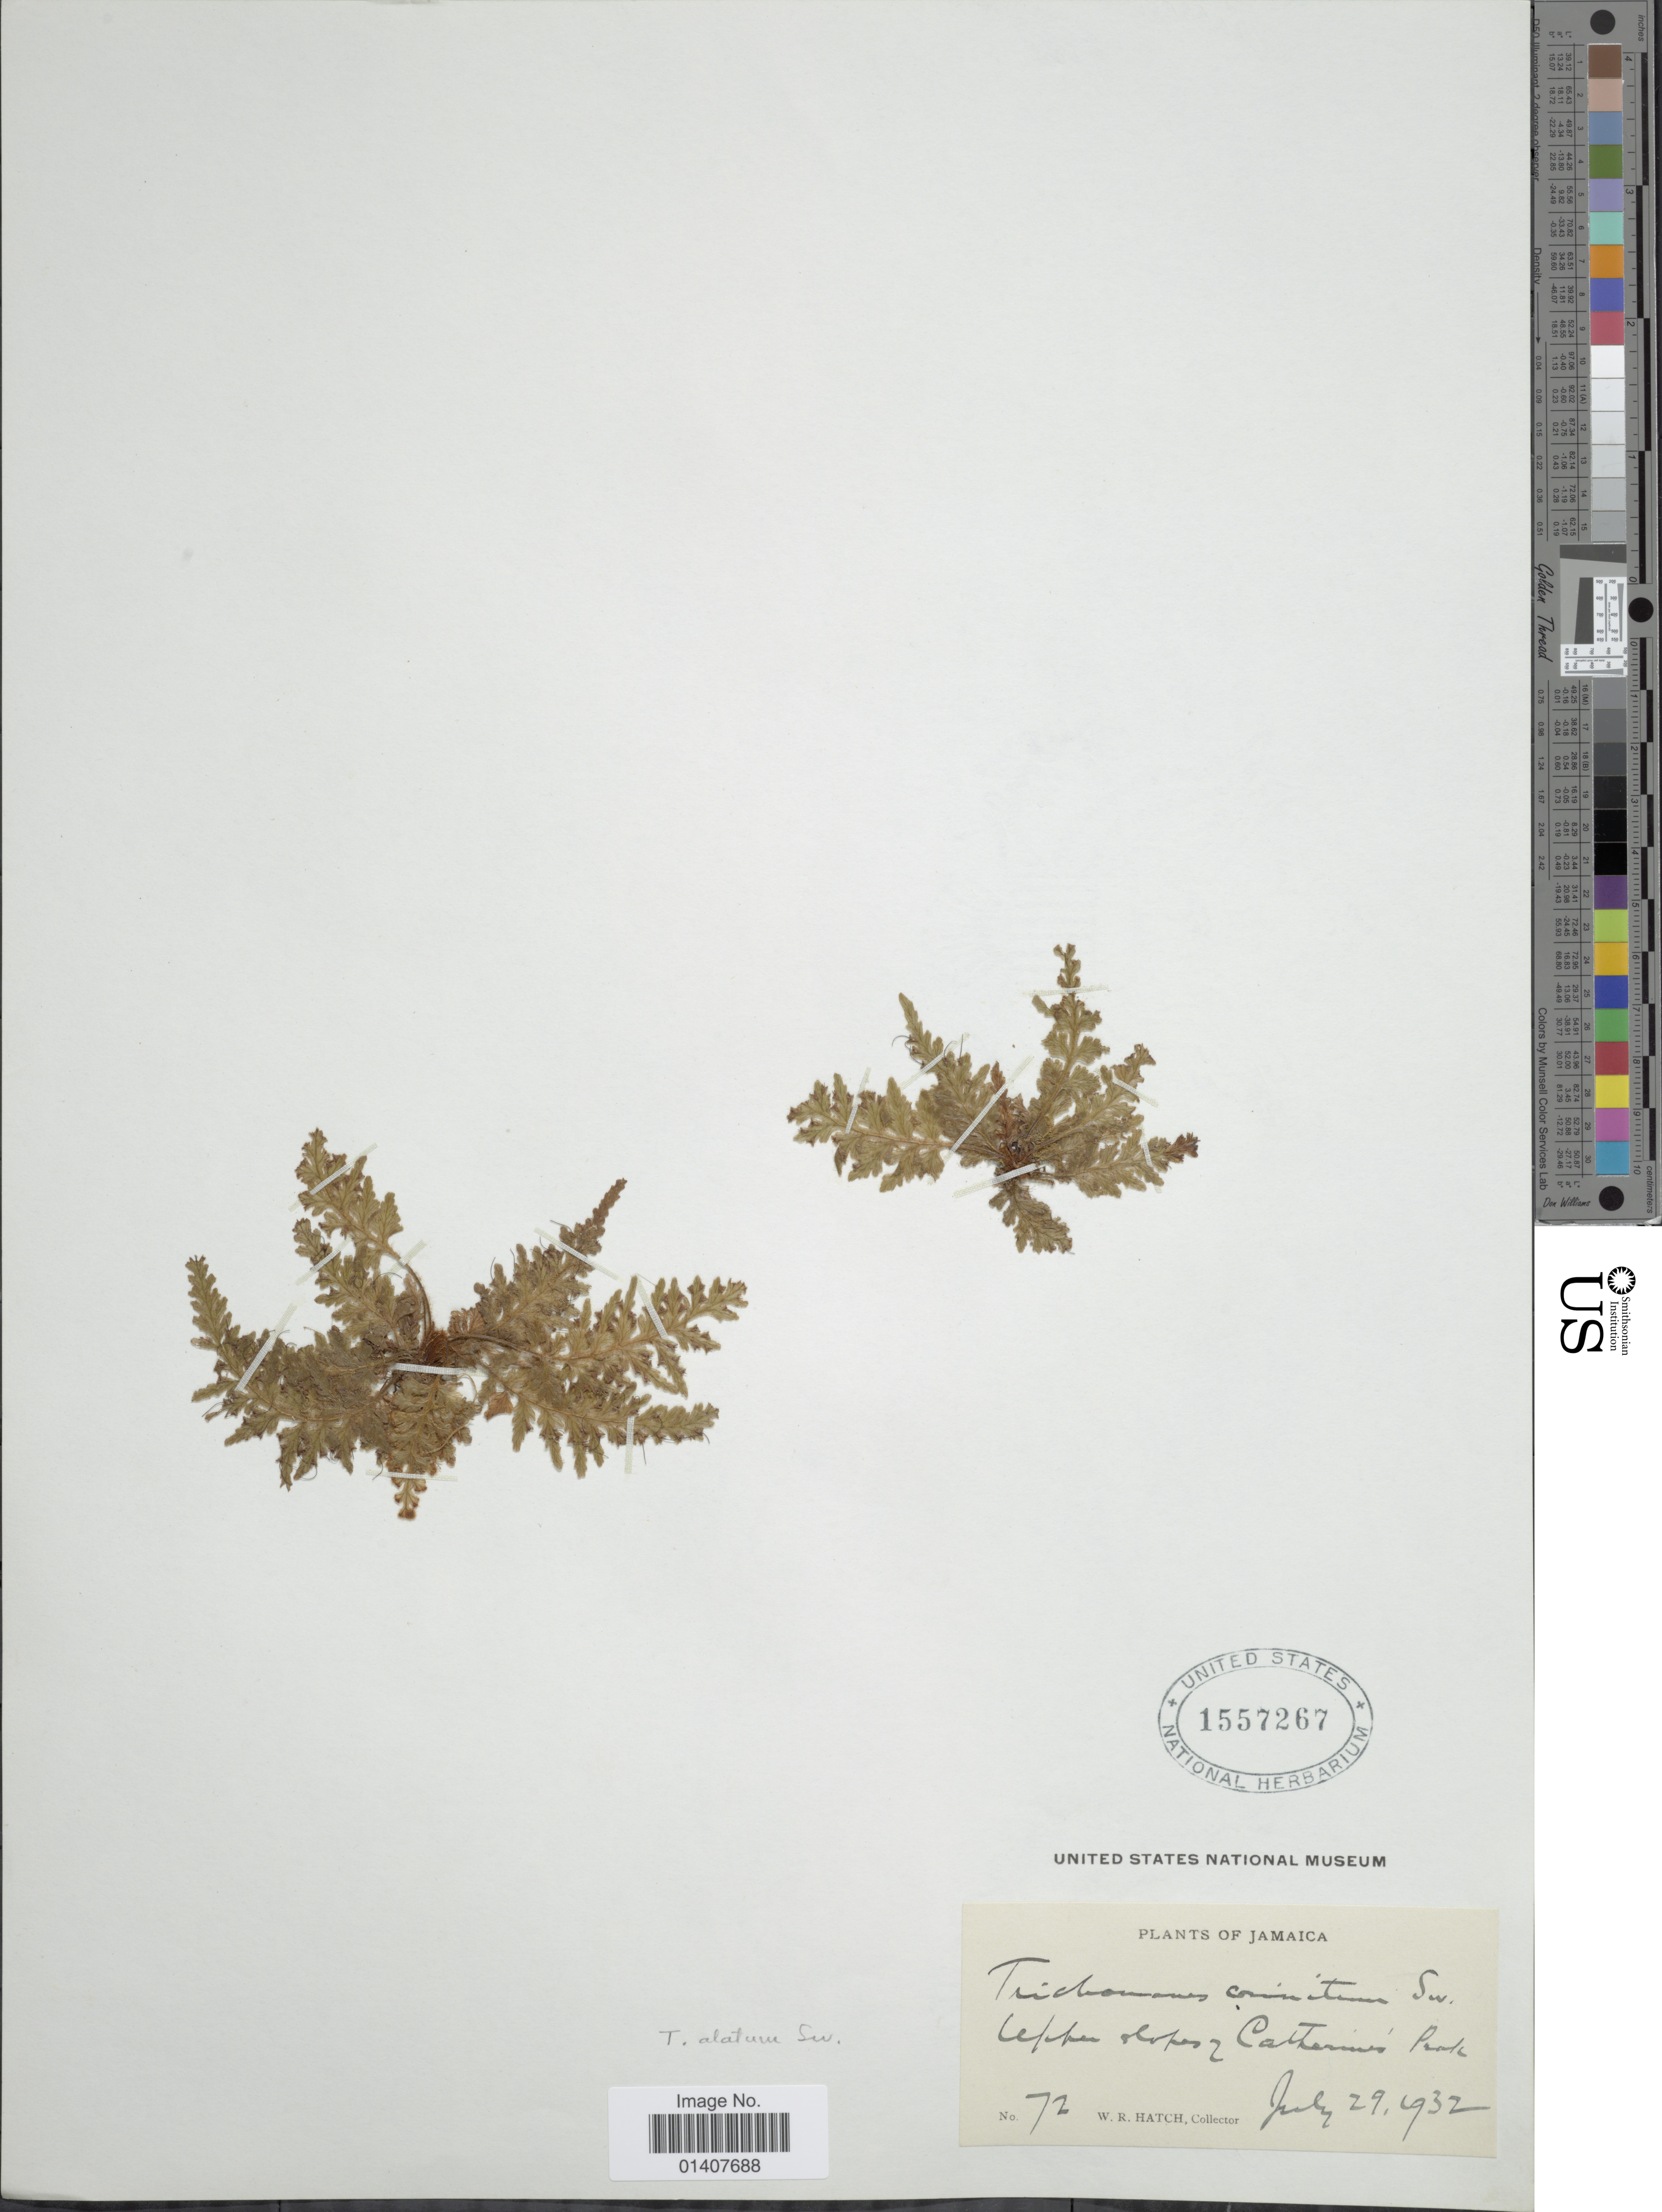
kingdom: Plantae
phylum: Tracheophyta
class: Polypodiopsida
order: Hymenophyllales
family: Hymenophyllaceae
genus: Trichomanes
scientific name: Trichomanes alatum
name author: Sw.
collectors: W. Hatch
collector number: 72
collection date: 1932-07-29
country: Jamaica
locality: Upper slopes Catherines Peak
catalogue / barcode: US 1557267